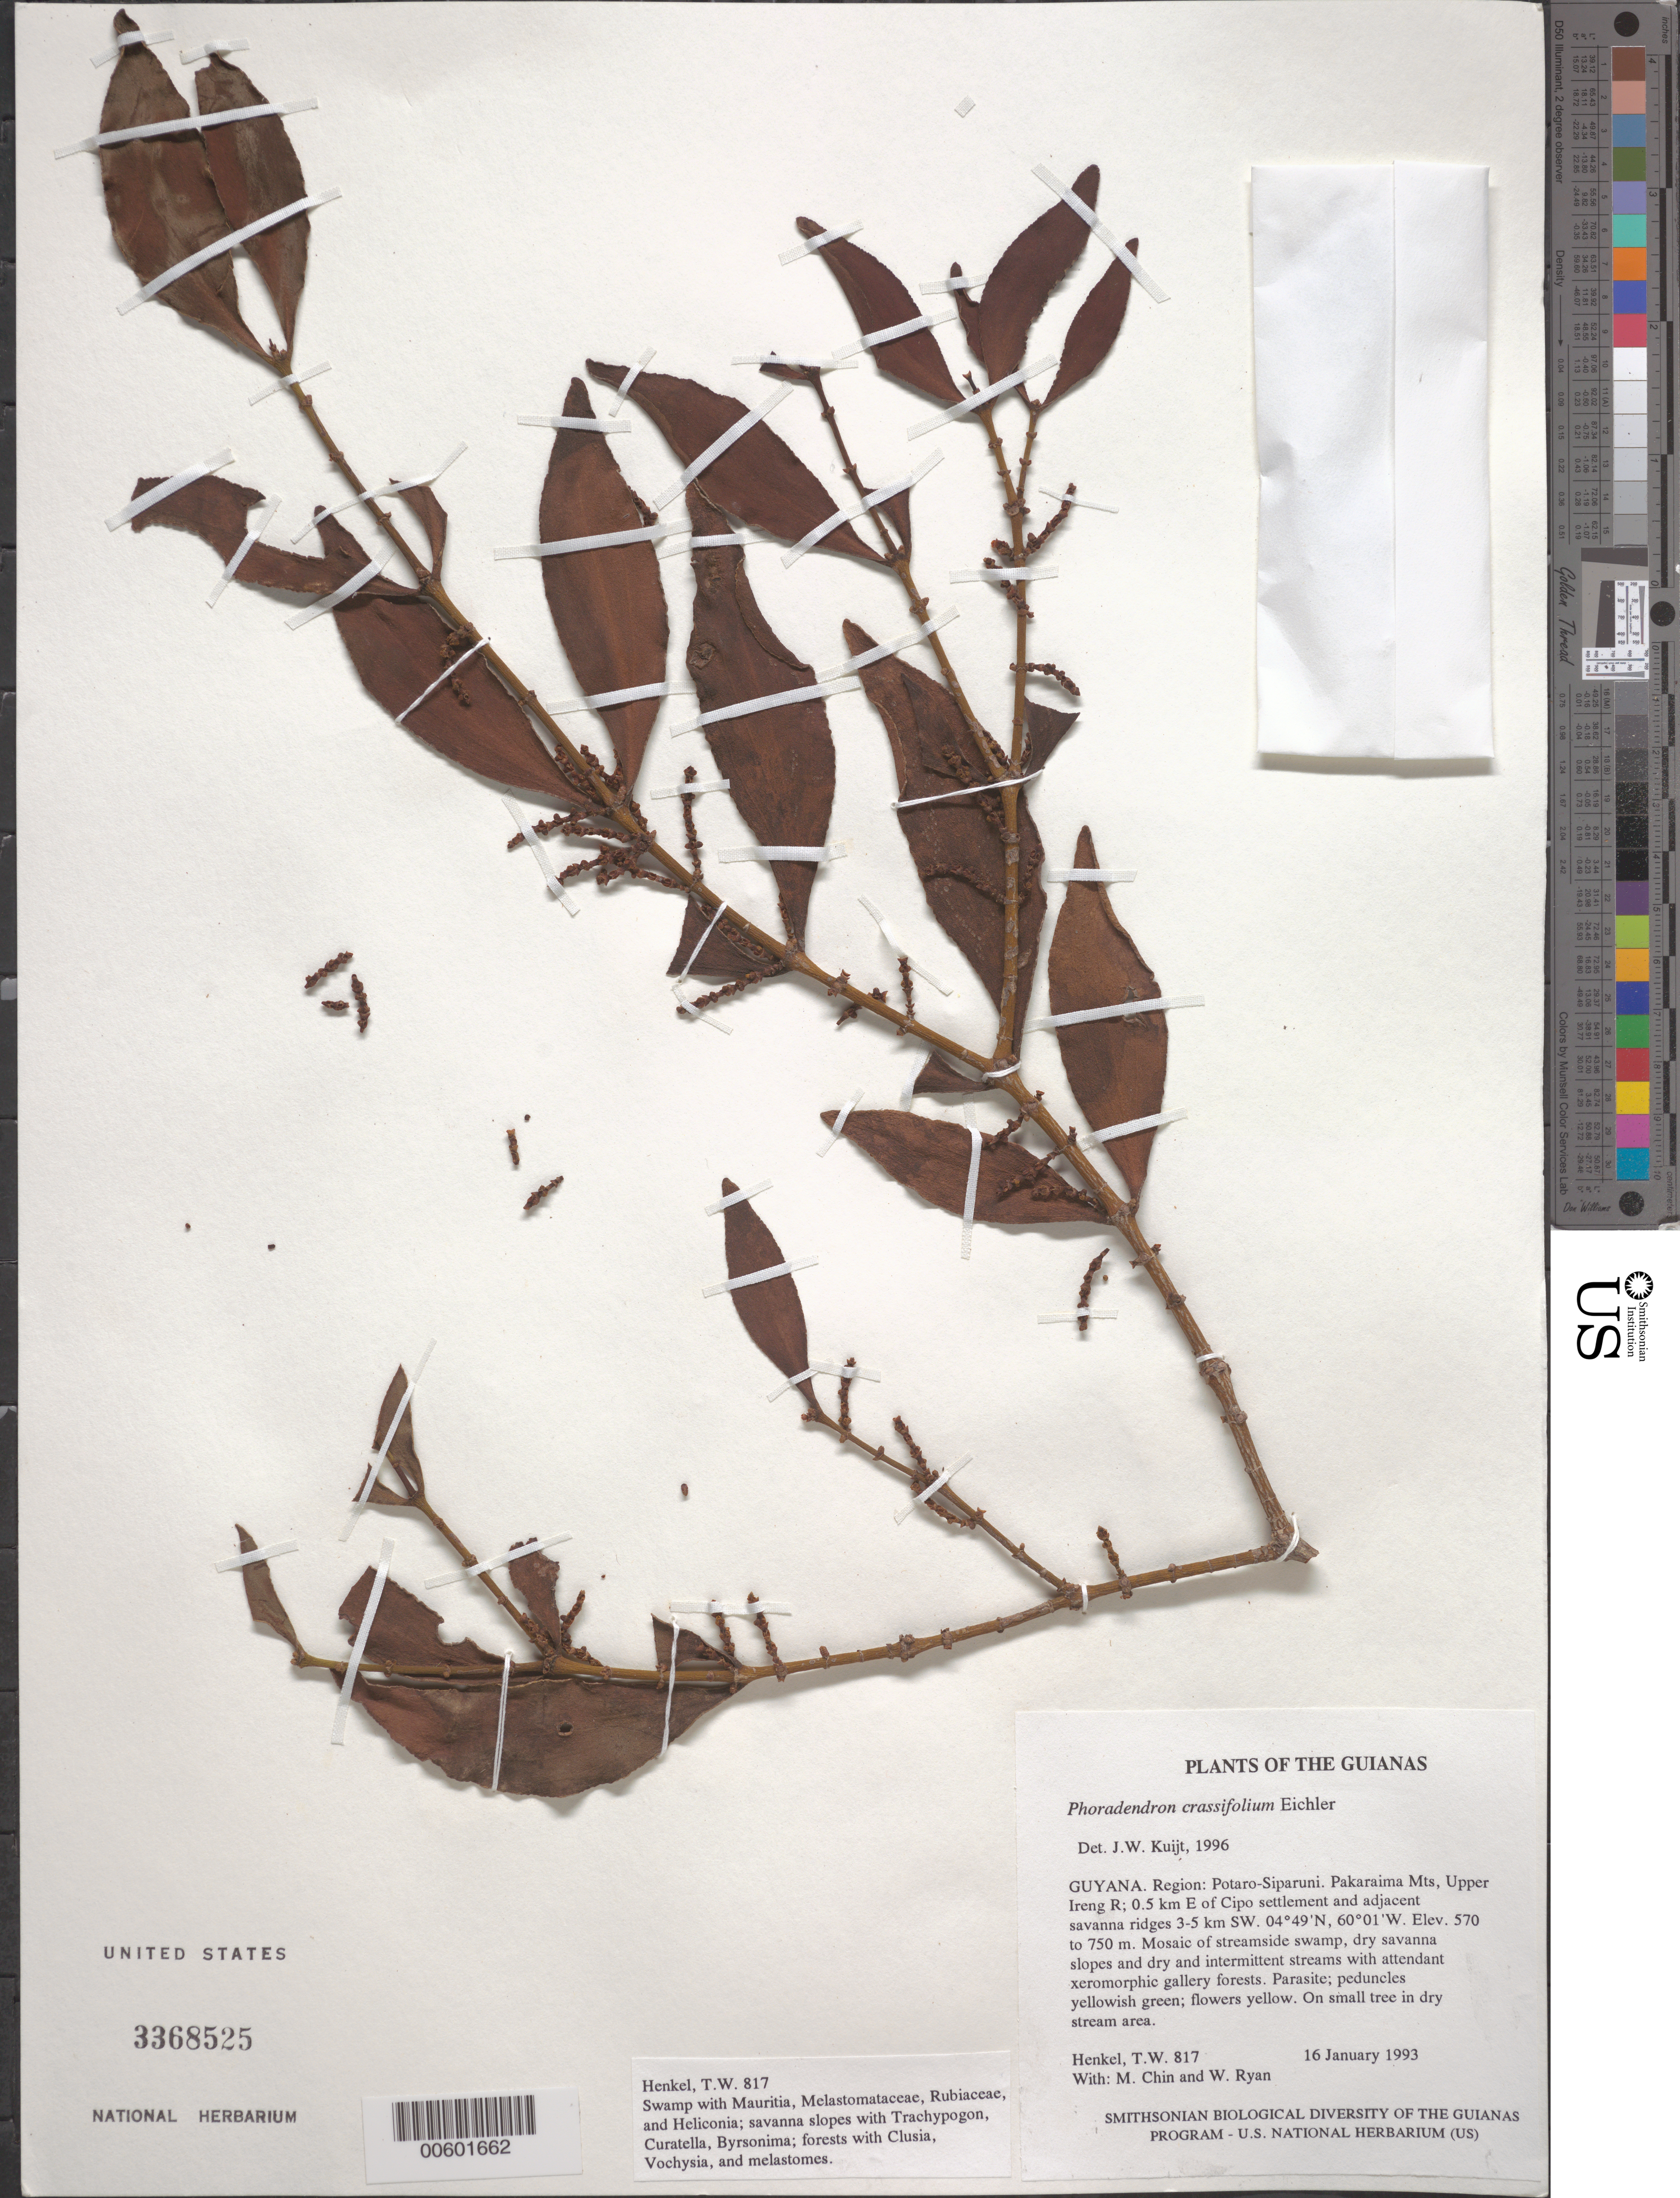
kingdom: Plantae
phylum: Tracheophyta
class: Magnoliopsida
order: Santalales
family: Viscaceae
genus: Phoradendron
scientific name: Phoradendron crassifolium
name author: (Pohl ex DC.) Eichler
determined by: Kuijt, Job, (CANADA)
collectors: T. Henkel, M. Chin & W. Ryan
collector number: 817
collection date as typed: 16 January 1993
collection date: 1993-01-16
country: Guyana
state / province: Potaro-Siparuni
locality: Pakaraima Mts, Upper Ireng R; 0.5 km E of Cipo settlement and adjacent savanna ridges 3-5 km SW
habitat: Mosaic of streamside swamp, dry savanna slopes and dry and intermittent streams with attendant xeromorphic gallery forests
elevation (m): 570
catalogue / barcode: US 3368525